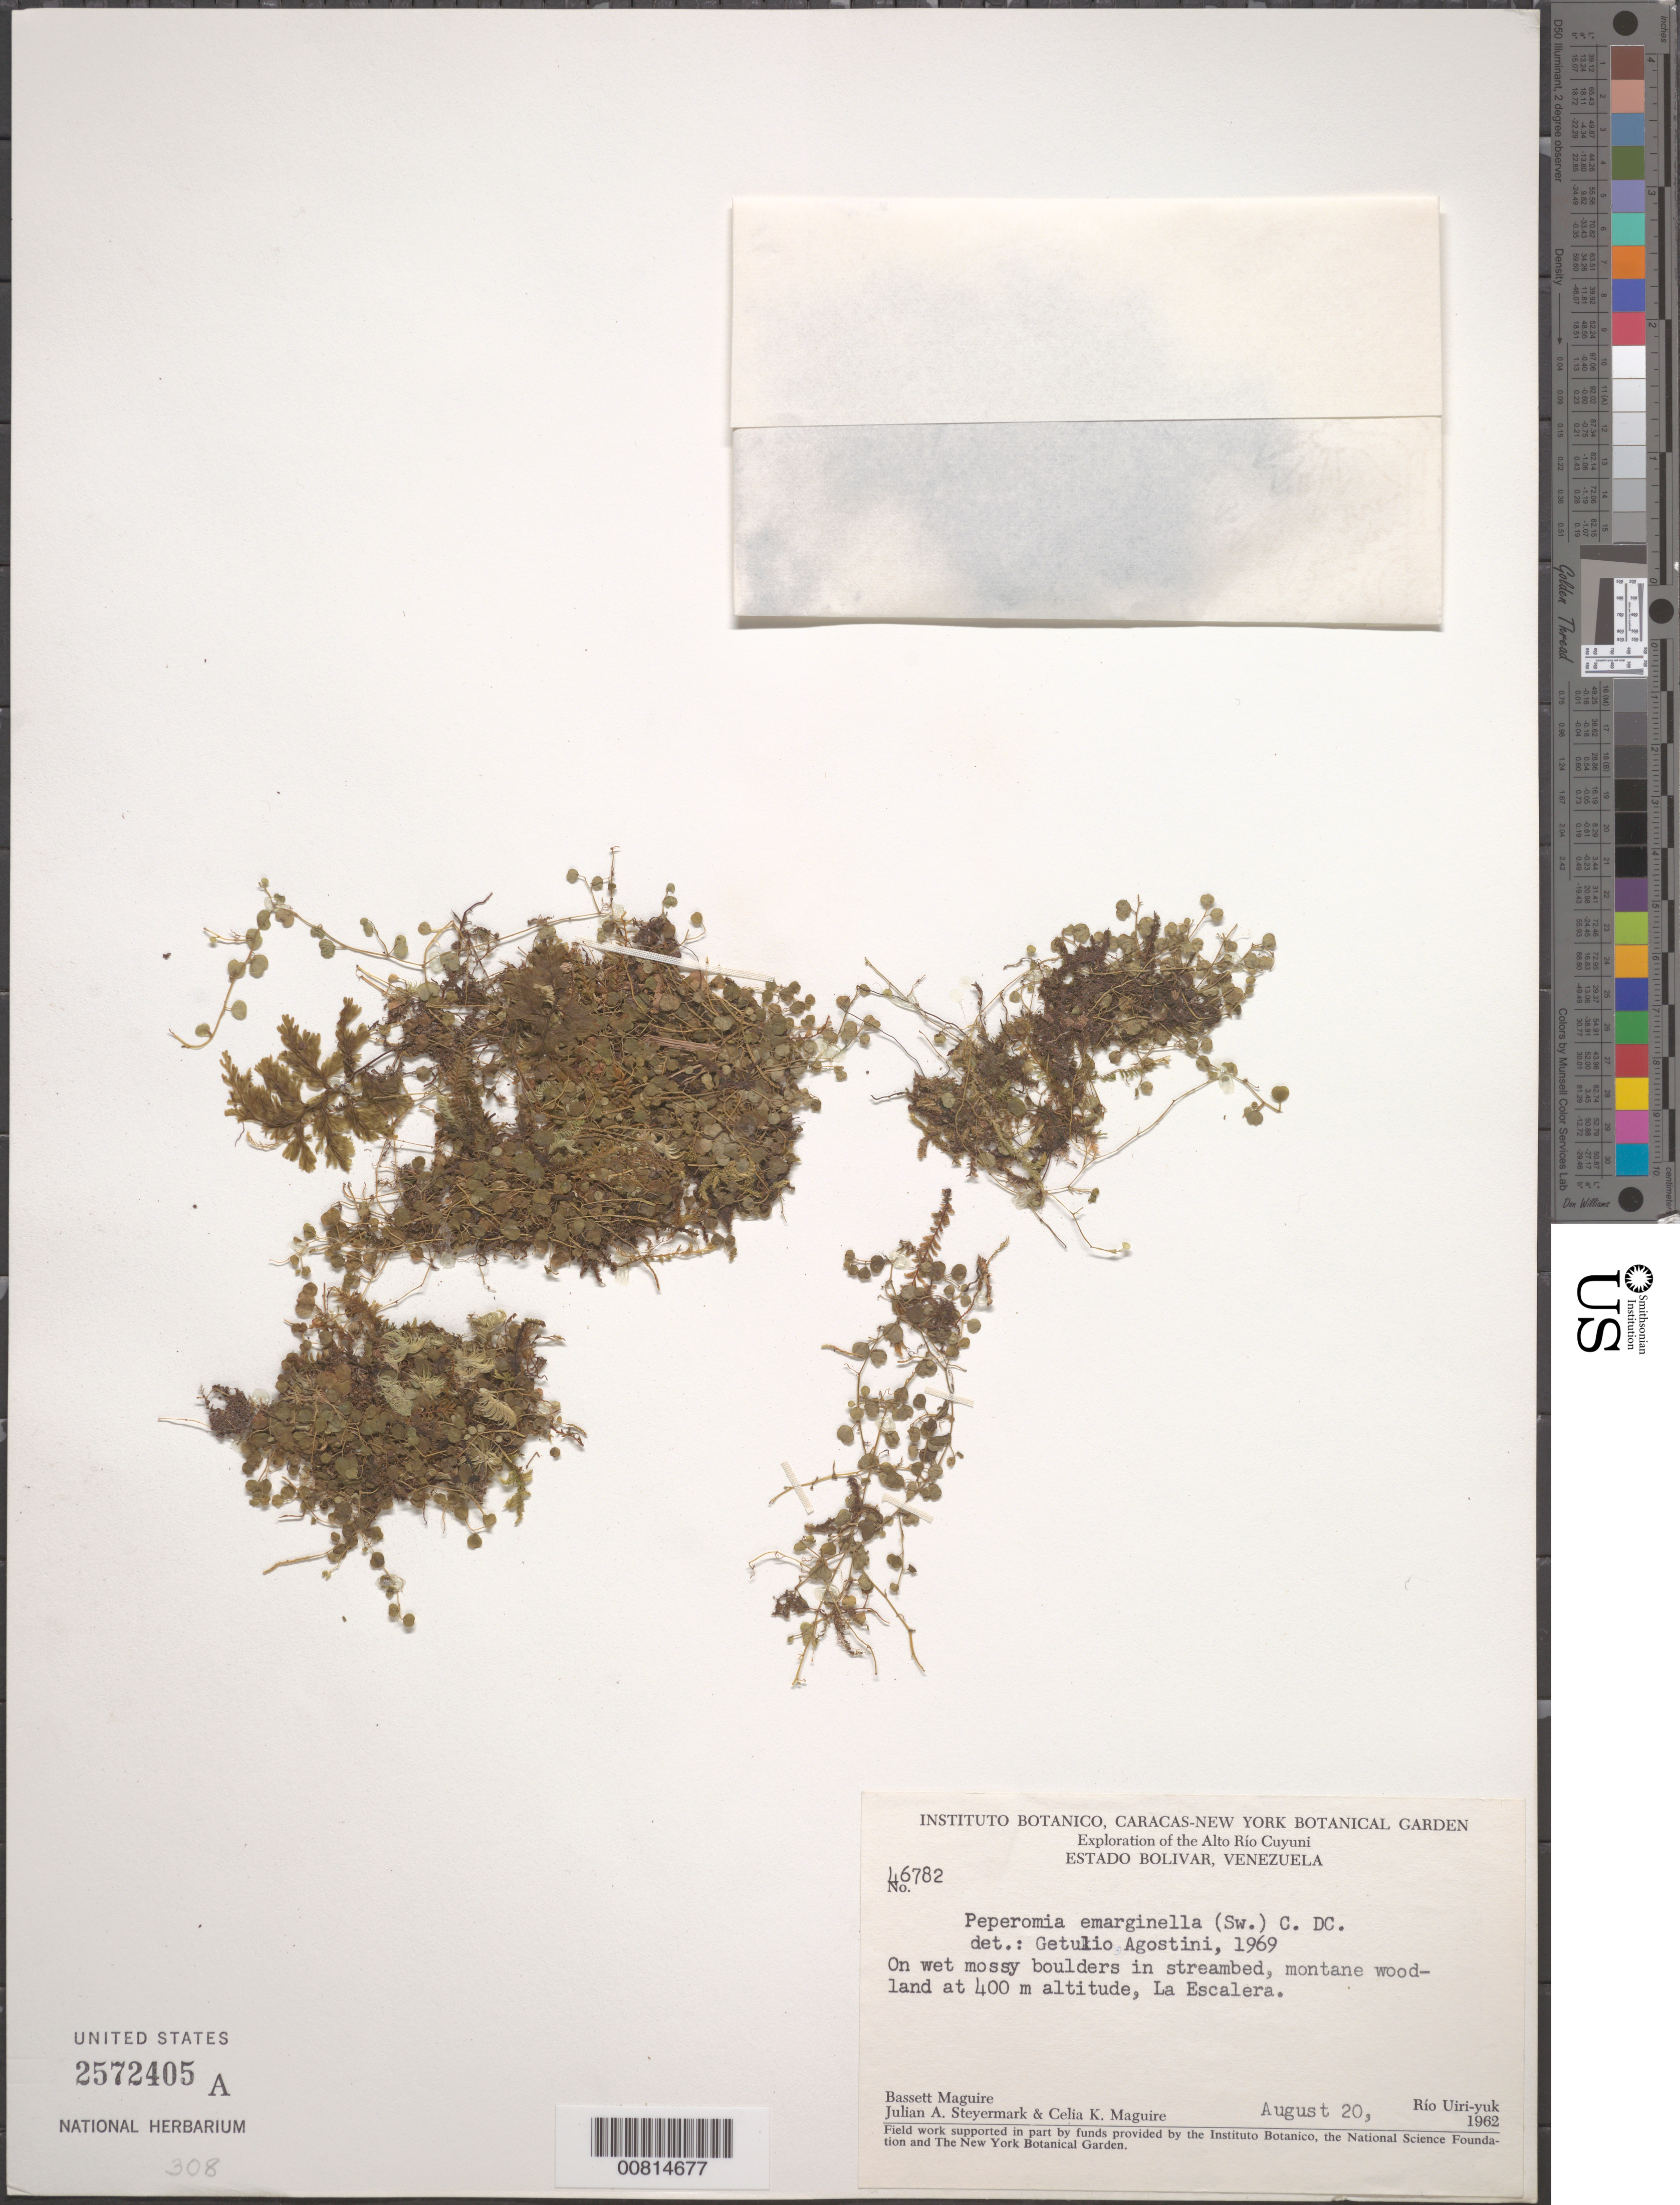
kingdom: Plantae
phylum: Tracheophyta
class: Magnoliopsida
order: Piperales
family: Piperaceae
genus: Peperomia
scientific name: Peperomia emarginella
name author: (Sw. ex Wikstr.) C. DC.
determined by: Agostini, G.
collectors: B. Maguire, C. K. Maguire & J. Steyermark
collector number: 46782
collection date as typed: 20-Aug-62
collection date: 1962-08-20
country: Venezuela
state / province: Bolívar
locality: Alto Río Cuyuni, Río Uiri-yuk, La Escalera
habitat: Montane woodland, on wet mossy boulders in streambed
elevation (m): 400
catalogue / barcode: US 2572405A